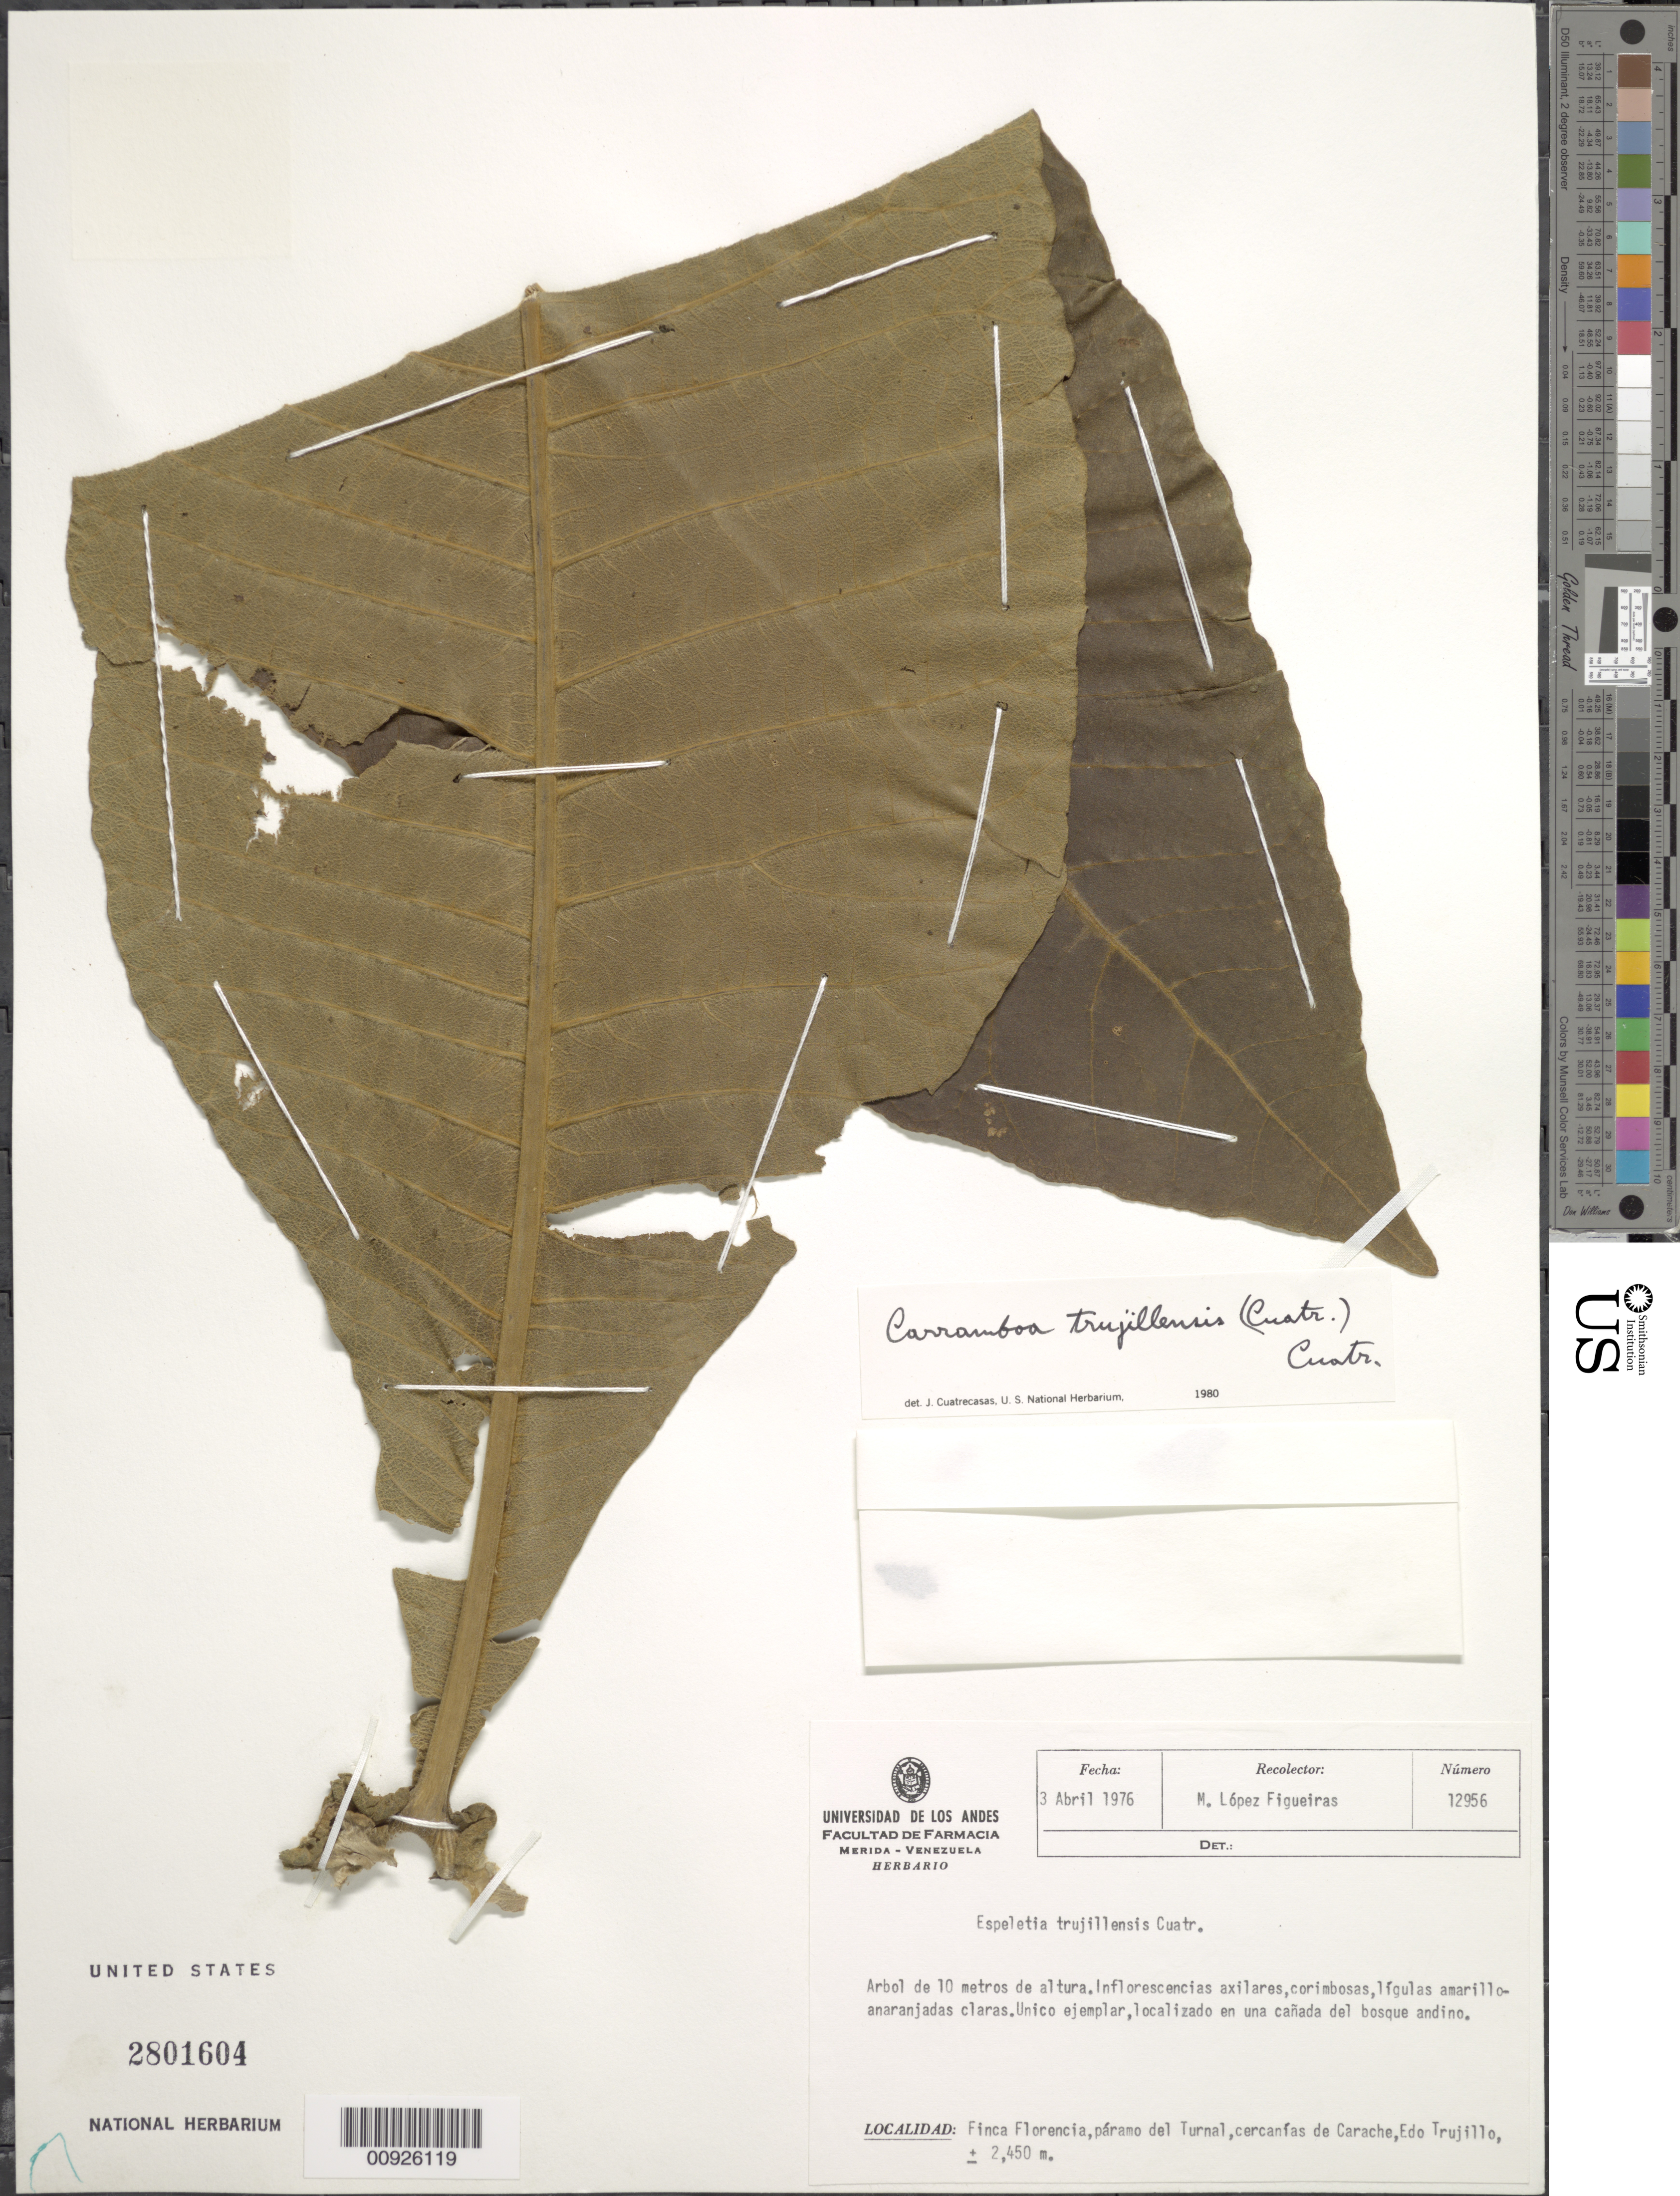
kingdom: Plantae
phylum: Tracheophyta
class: Magnoliopsida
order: Asterales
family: Asteraceae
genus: Carramboa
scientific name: Carramboa trujillensis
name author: (Cuatrec.) Cuatrec.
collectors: M. López Figueiras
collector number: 12956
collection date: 1976-04-03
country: Venezuela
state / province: Trujillo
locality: Finca Florencia, paramo del Turnal, cercanias de Carache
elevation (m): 2450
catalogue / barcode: US 2801604